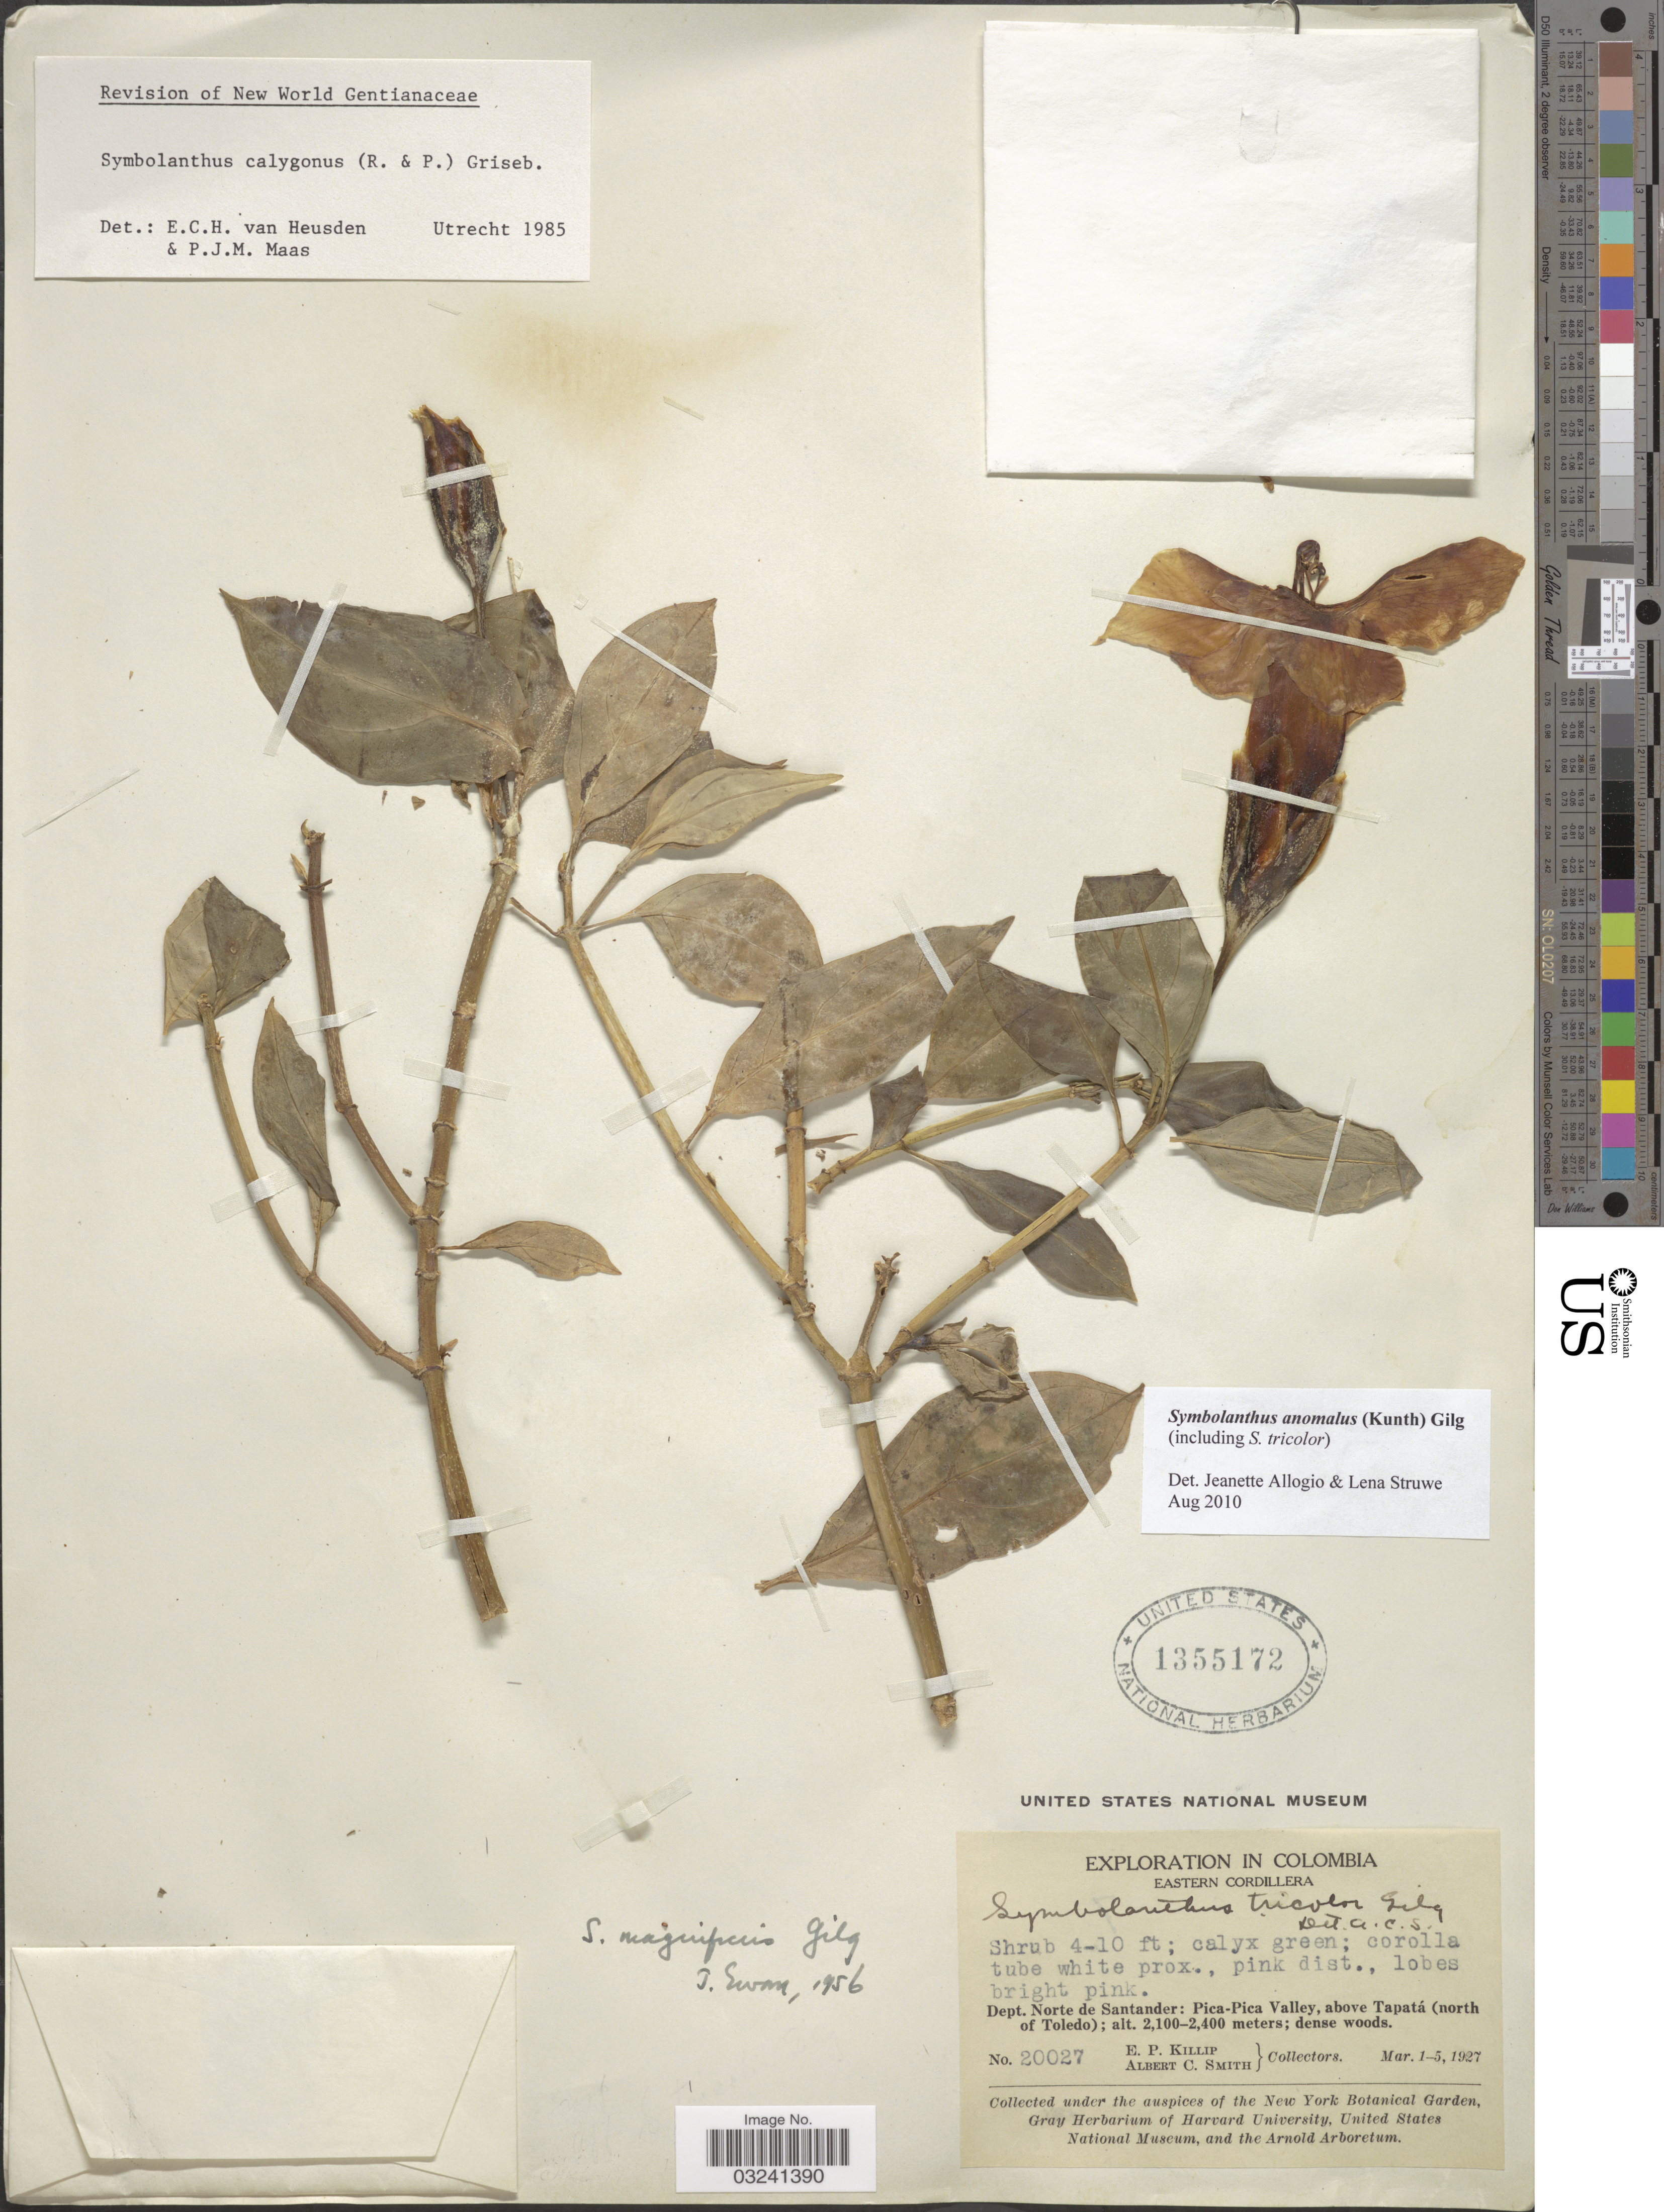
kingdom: Plantae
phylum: Tracheophyta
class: Magnoliopsida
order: Gentianales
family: Gentianaceae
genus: Symbolanthus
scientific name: Symbolanthus anomalus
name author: (Kunth) Gilg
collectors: E. P. Killip & A. C. Smith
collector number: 20027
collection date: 1927-03-01/1927-03-05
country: Colombia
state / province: Norte de Santander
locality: Eastern Cordillera. Dept. Norte de Santander: Pica-Pica Valley, above Tapatá (north of Toledo).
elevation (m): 2100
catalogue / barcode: US 1355172